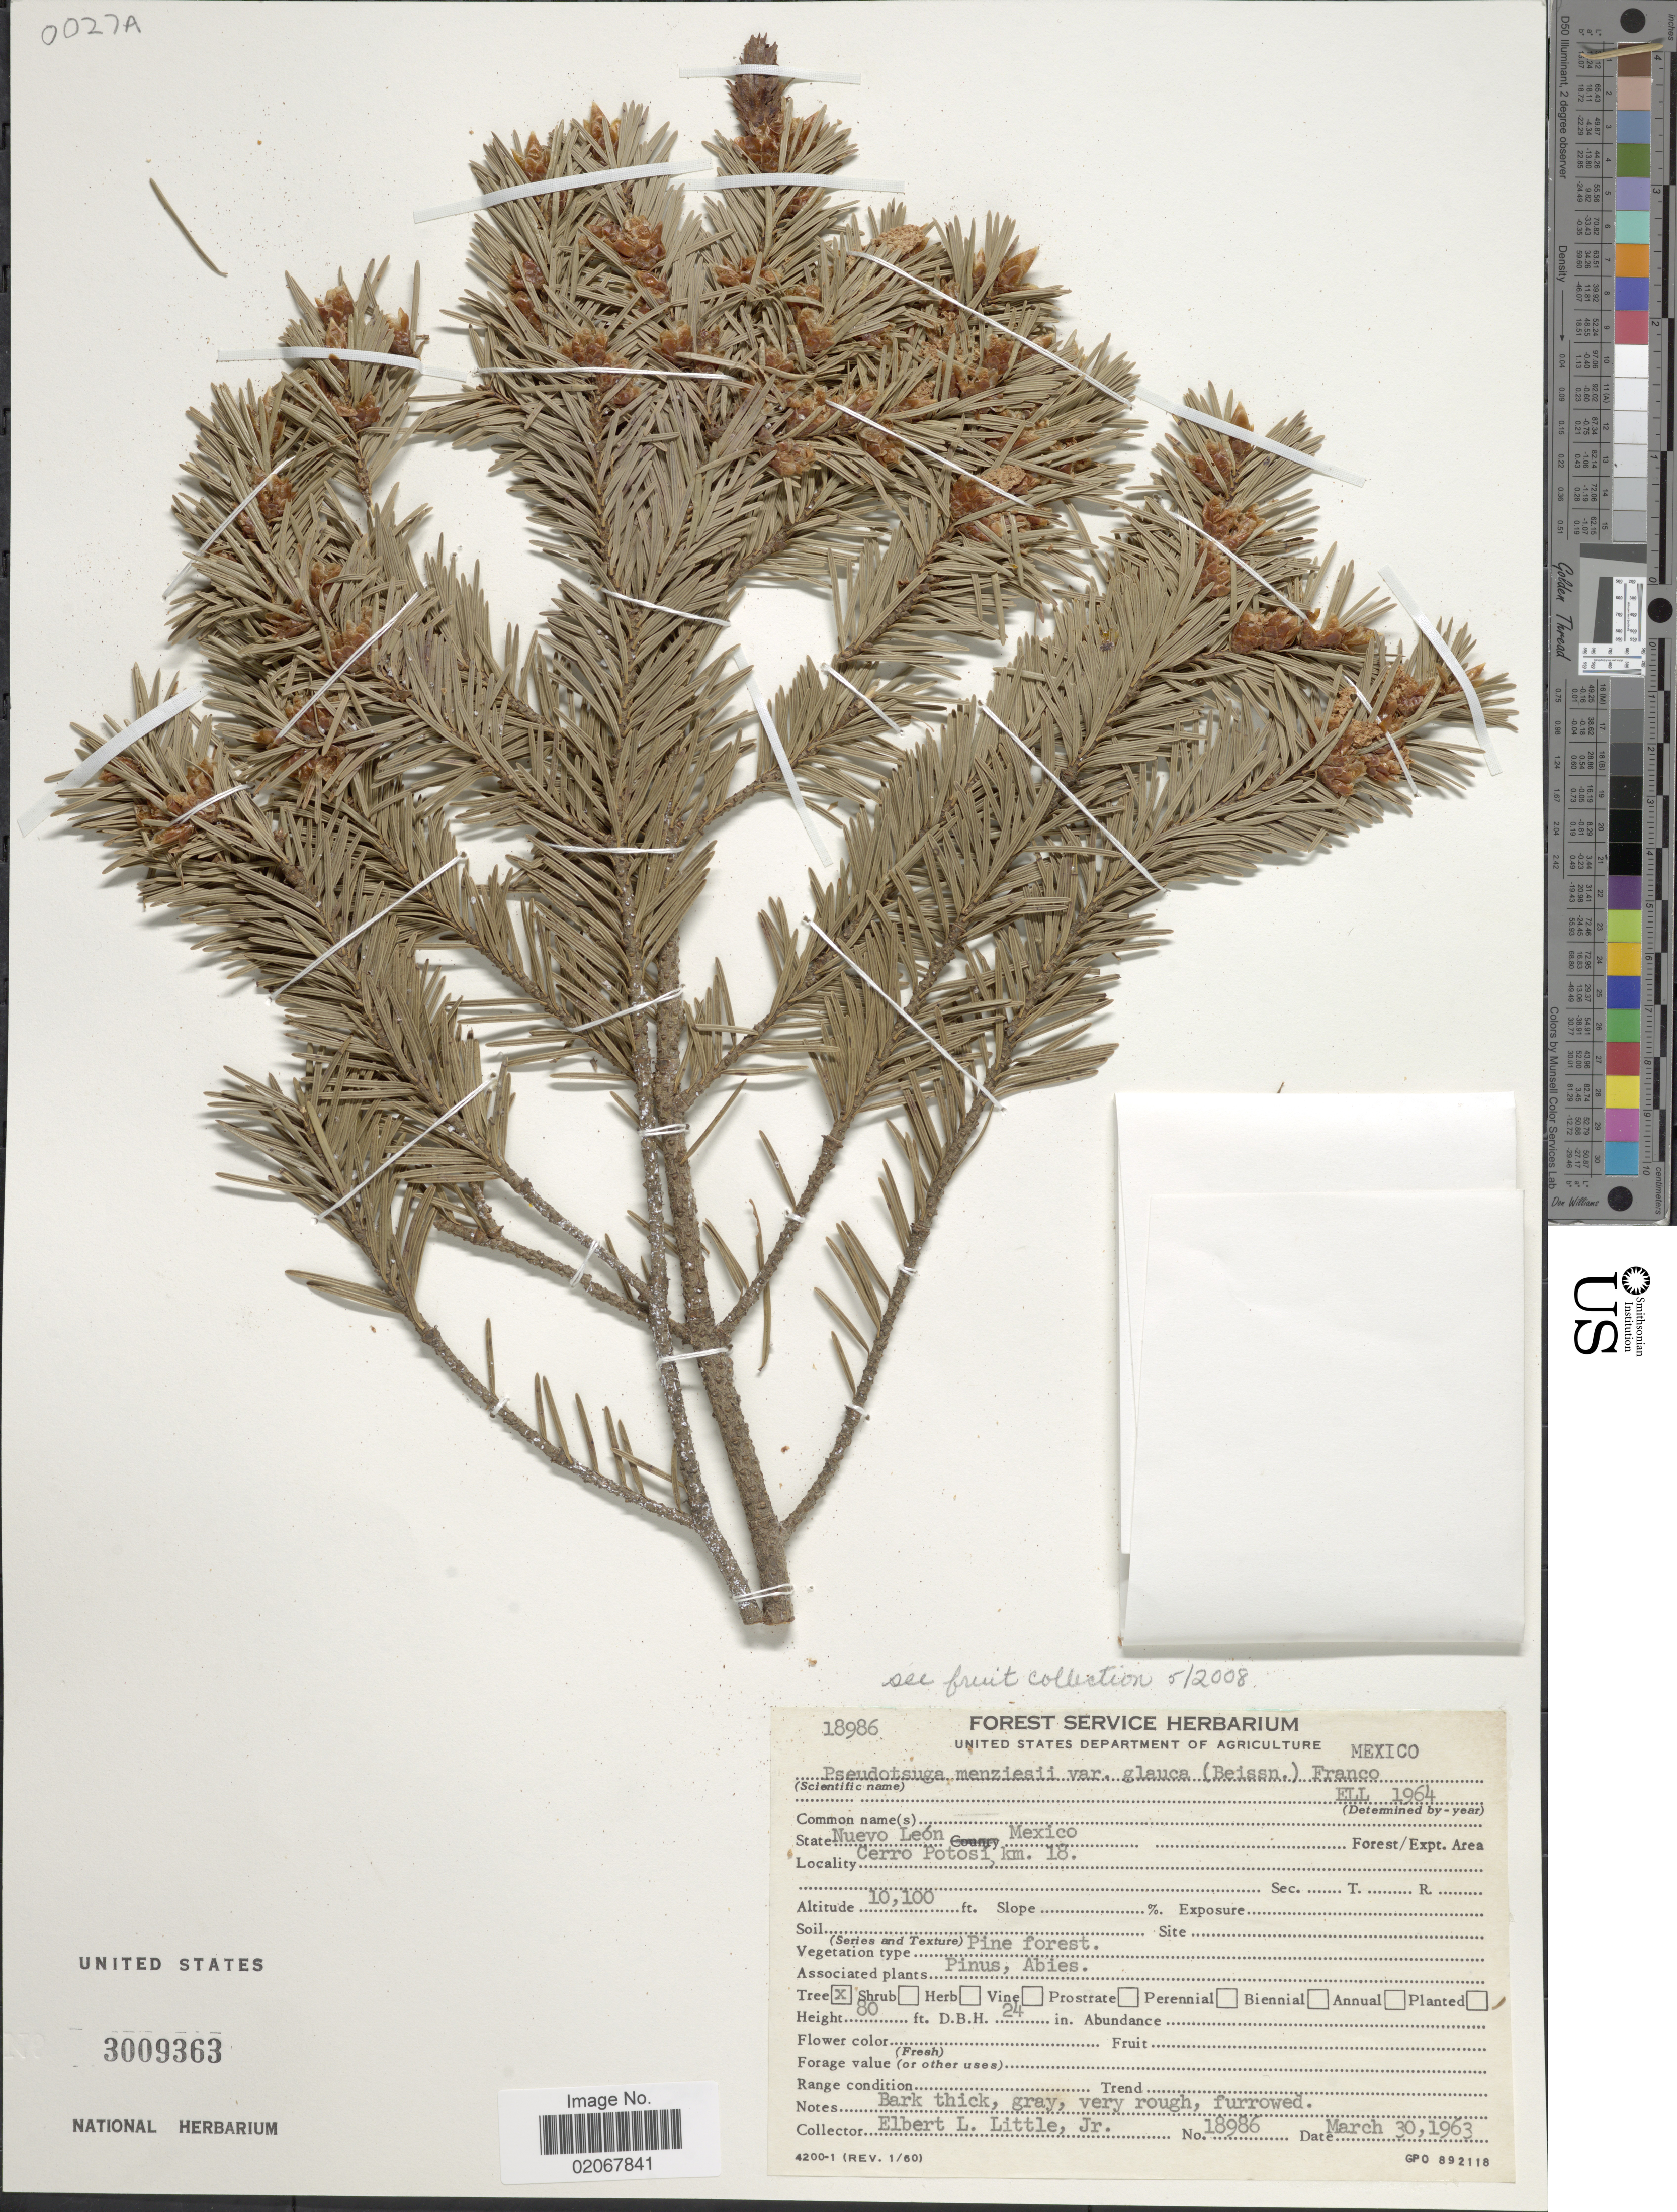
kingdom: Plantae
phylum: Tracheophyta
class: Pinopsida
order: Pinales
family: Pinaceae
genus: Pseudotsuga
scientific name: Pseudotsuga menziesii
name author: (Mirb.) Franco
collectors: E. L. Little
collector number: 18986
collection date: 1963-03-30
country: Mexico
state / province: Nuevo León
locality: Cerro Potosi, km. 18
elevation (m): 3078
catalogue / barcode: US 3009363